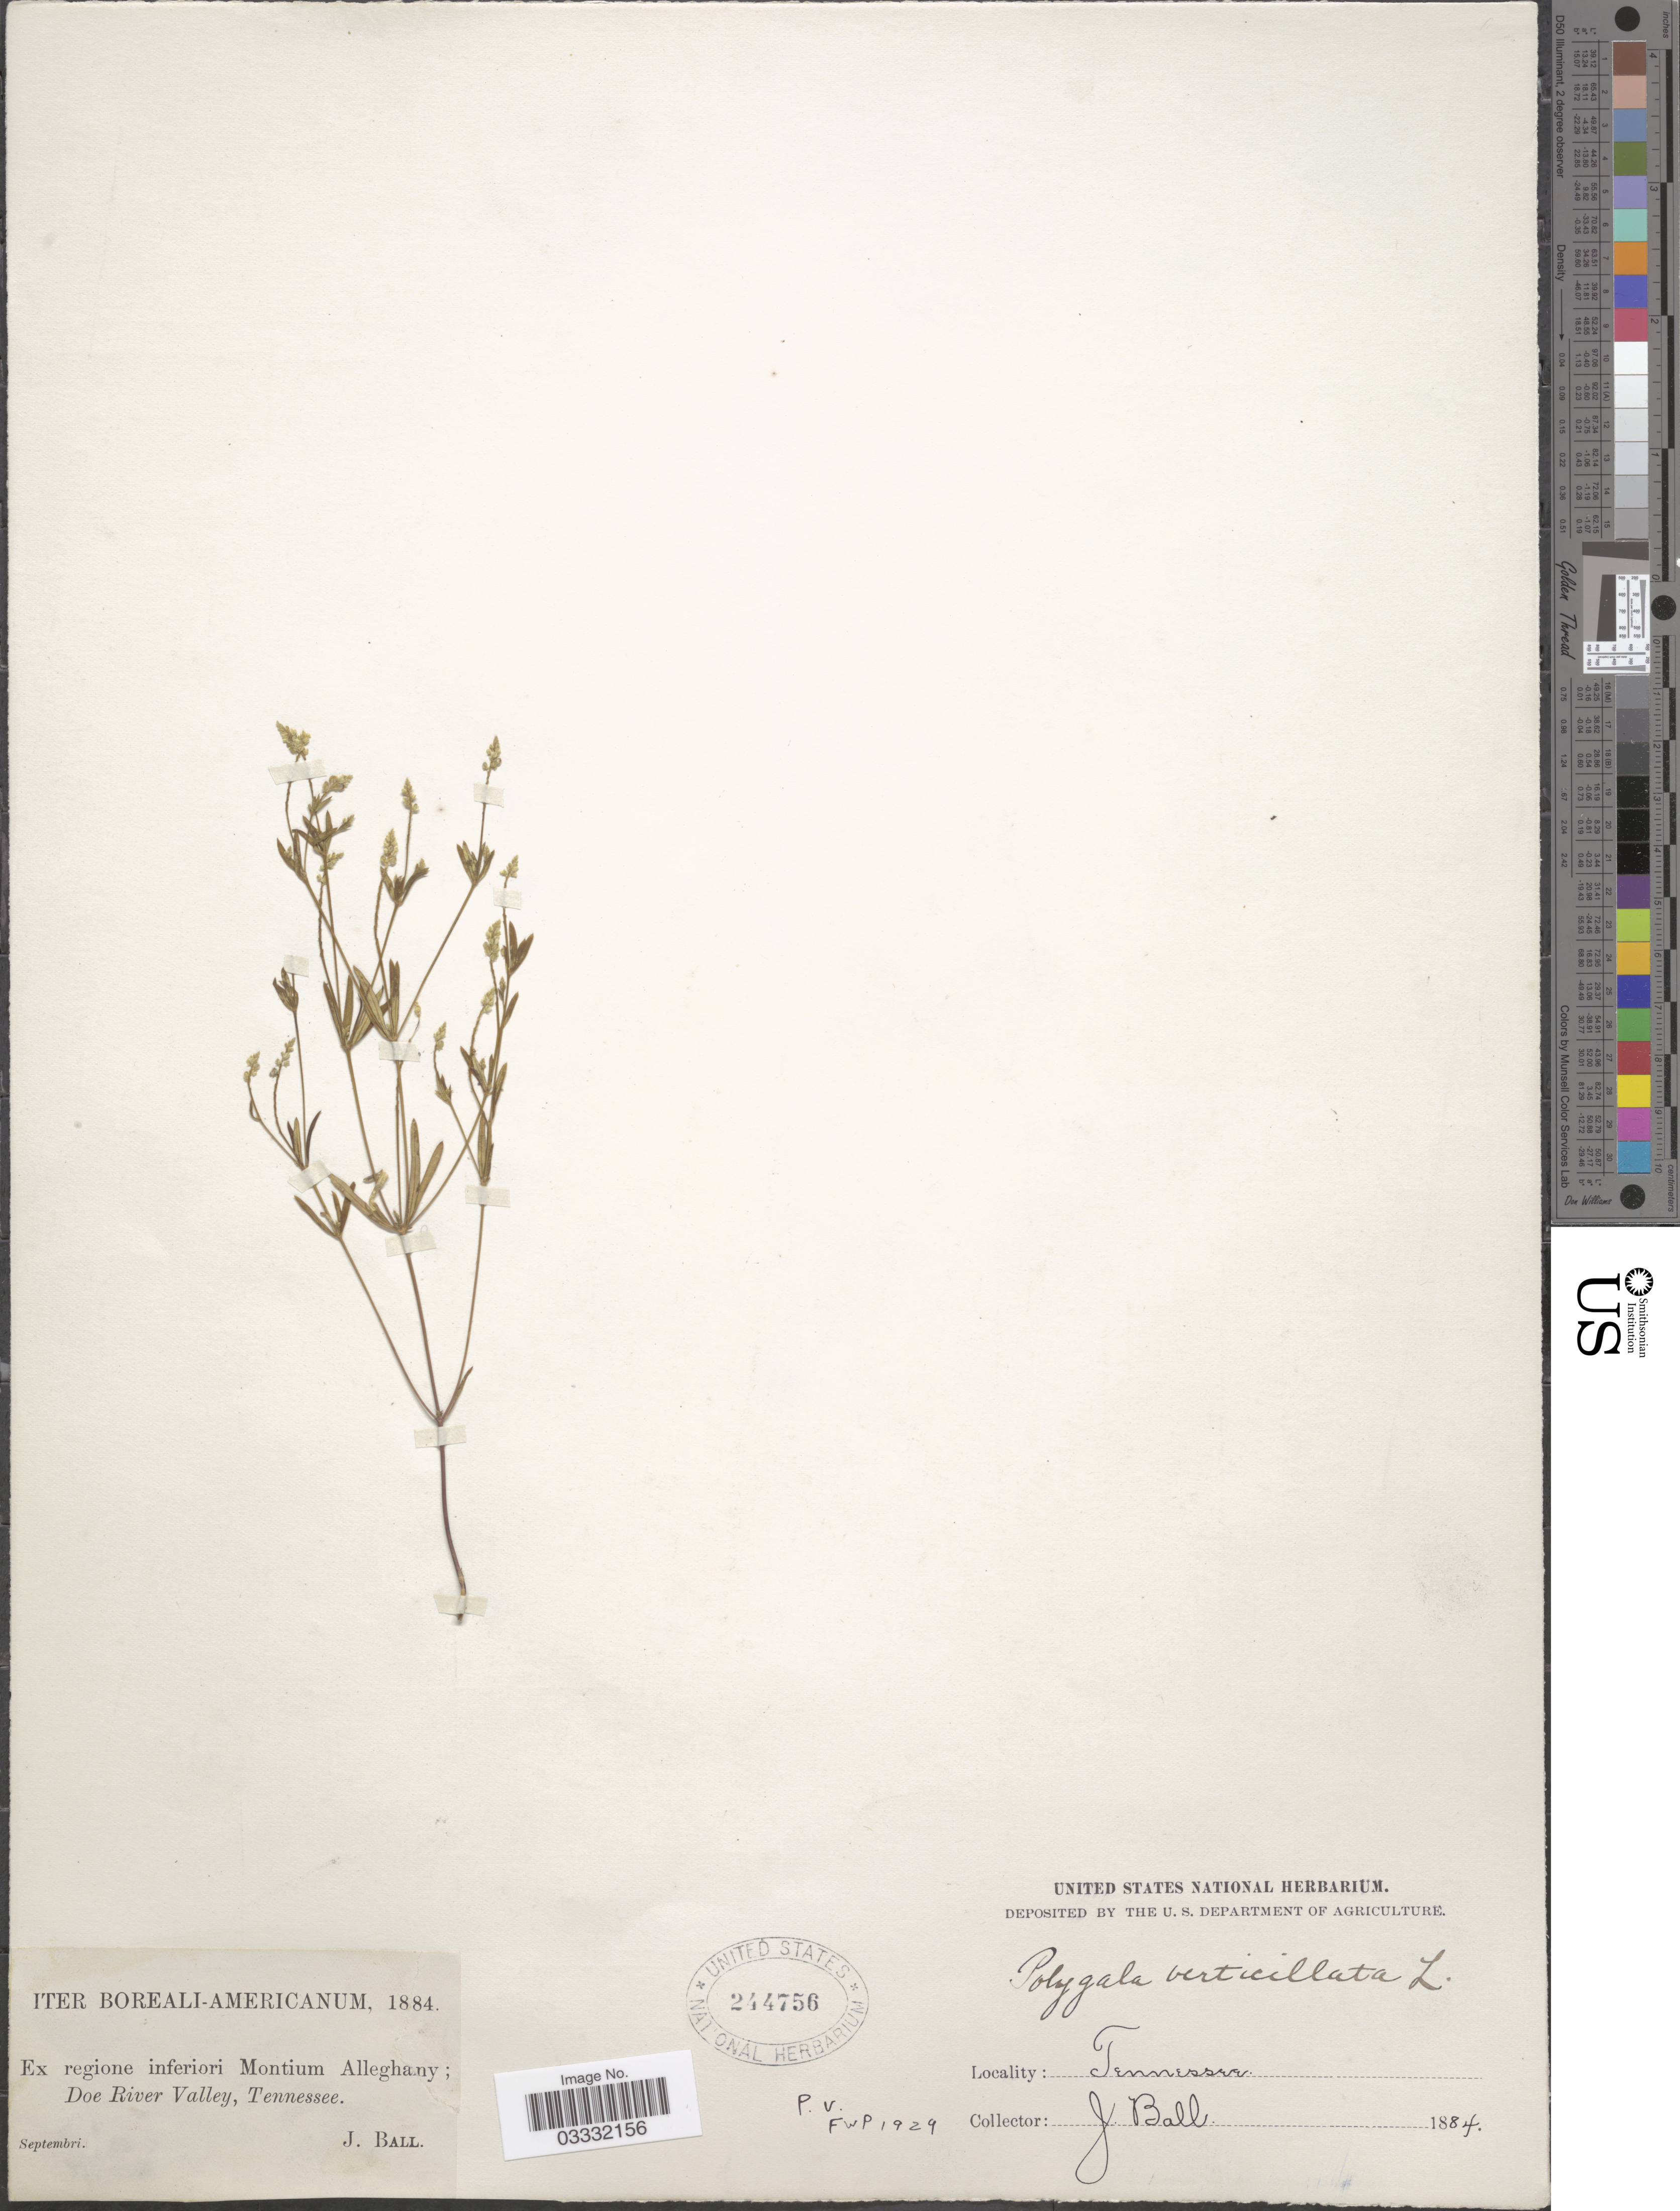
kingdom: Plantae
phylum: Tracheophyta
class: Magnoliopsida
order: Fabales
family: Polygalaceae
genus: Polygala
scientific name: Polygala verticillata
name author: L.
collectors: J. Ball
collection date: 1884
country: United States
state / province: Tennessee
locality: Ex regione inferiori Montium Alleghany; Doe River Valley.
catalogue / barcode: US 244756